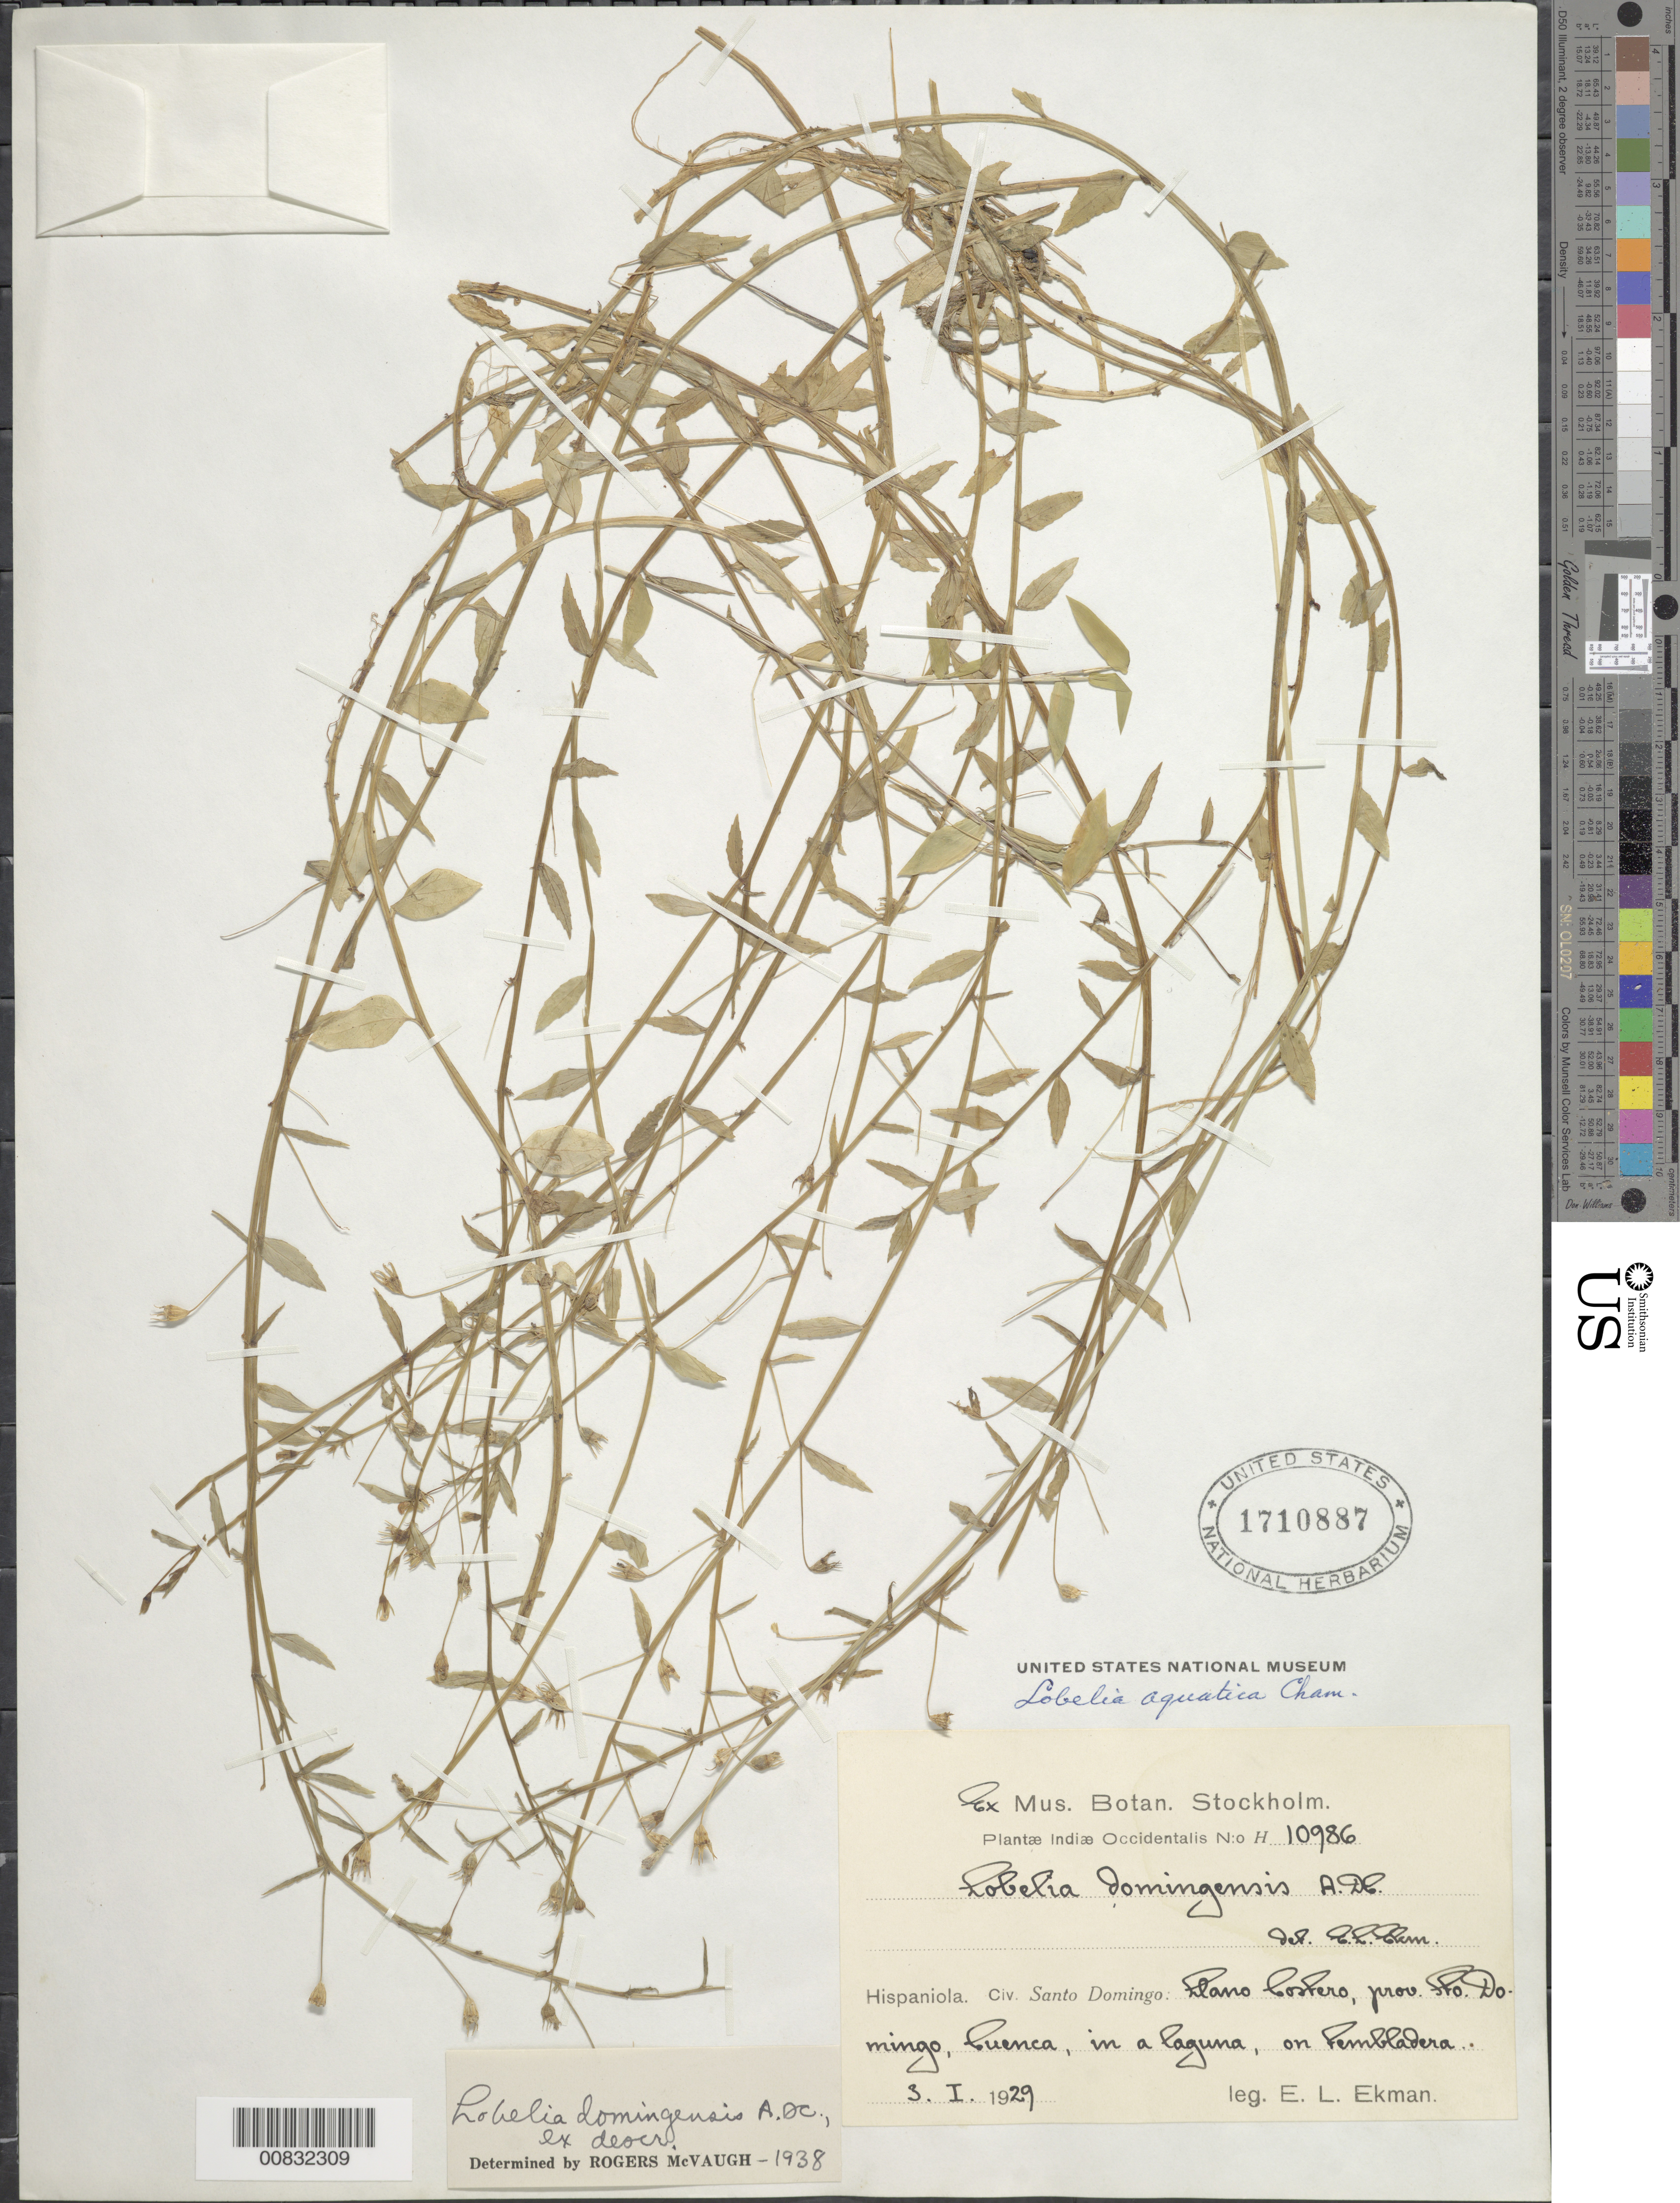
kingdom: Plantae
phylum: Tracheophyta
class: Magnoliopsida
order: Asterales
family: Campanulaceae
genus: Lobelia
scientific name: Lobelia domingensis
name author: A. DC.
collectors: E. L. Ekman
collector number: H 10986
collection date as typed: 03 Jan 1929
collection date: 1929-01-03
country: Dominican Republic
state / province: Distrito Nacional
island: Hispaniola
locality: Llano Costero, Cuenca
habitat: In a lagoon on tembladera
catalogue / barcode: US 1710887